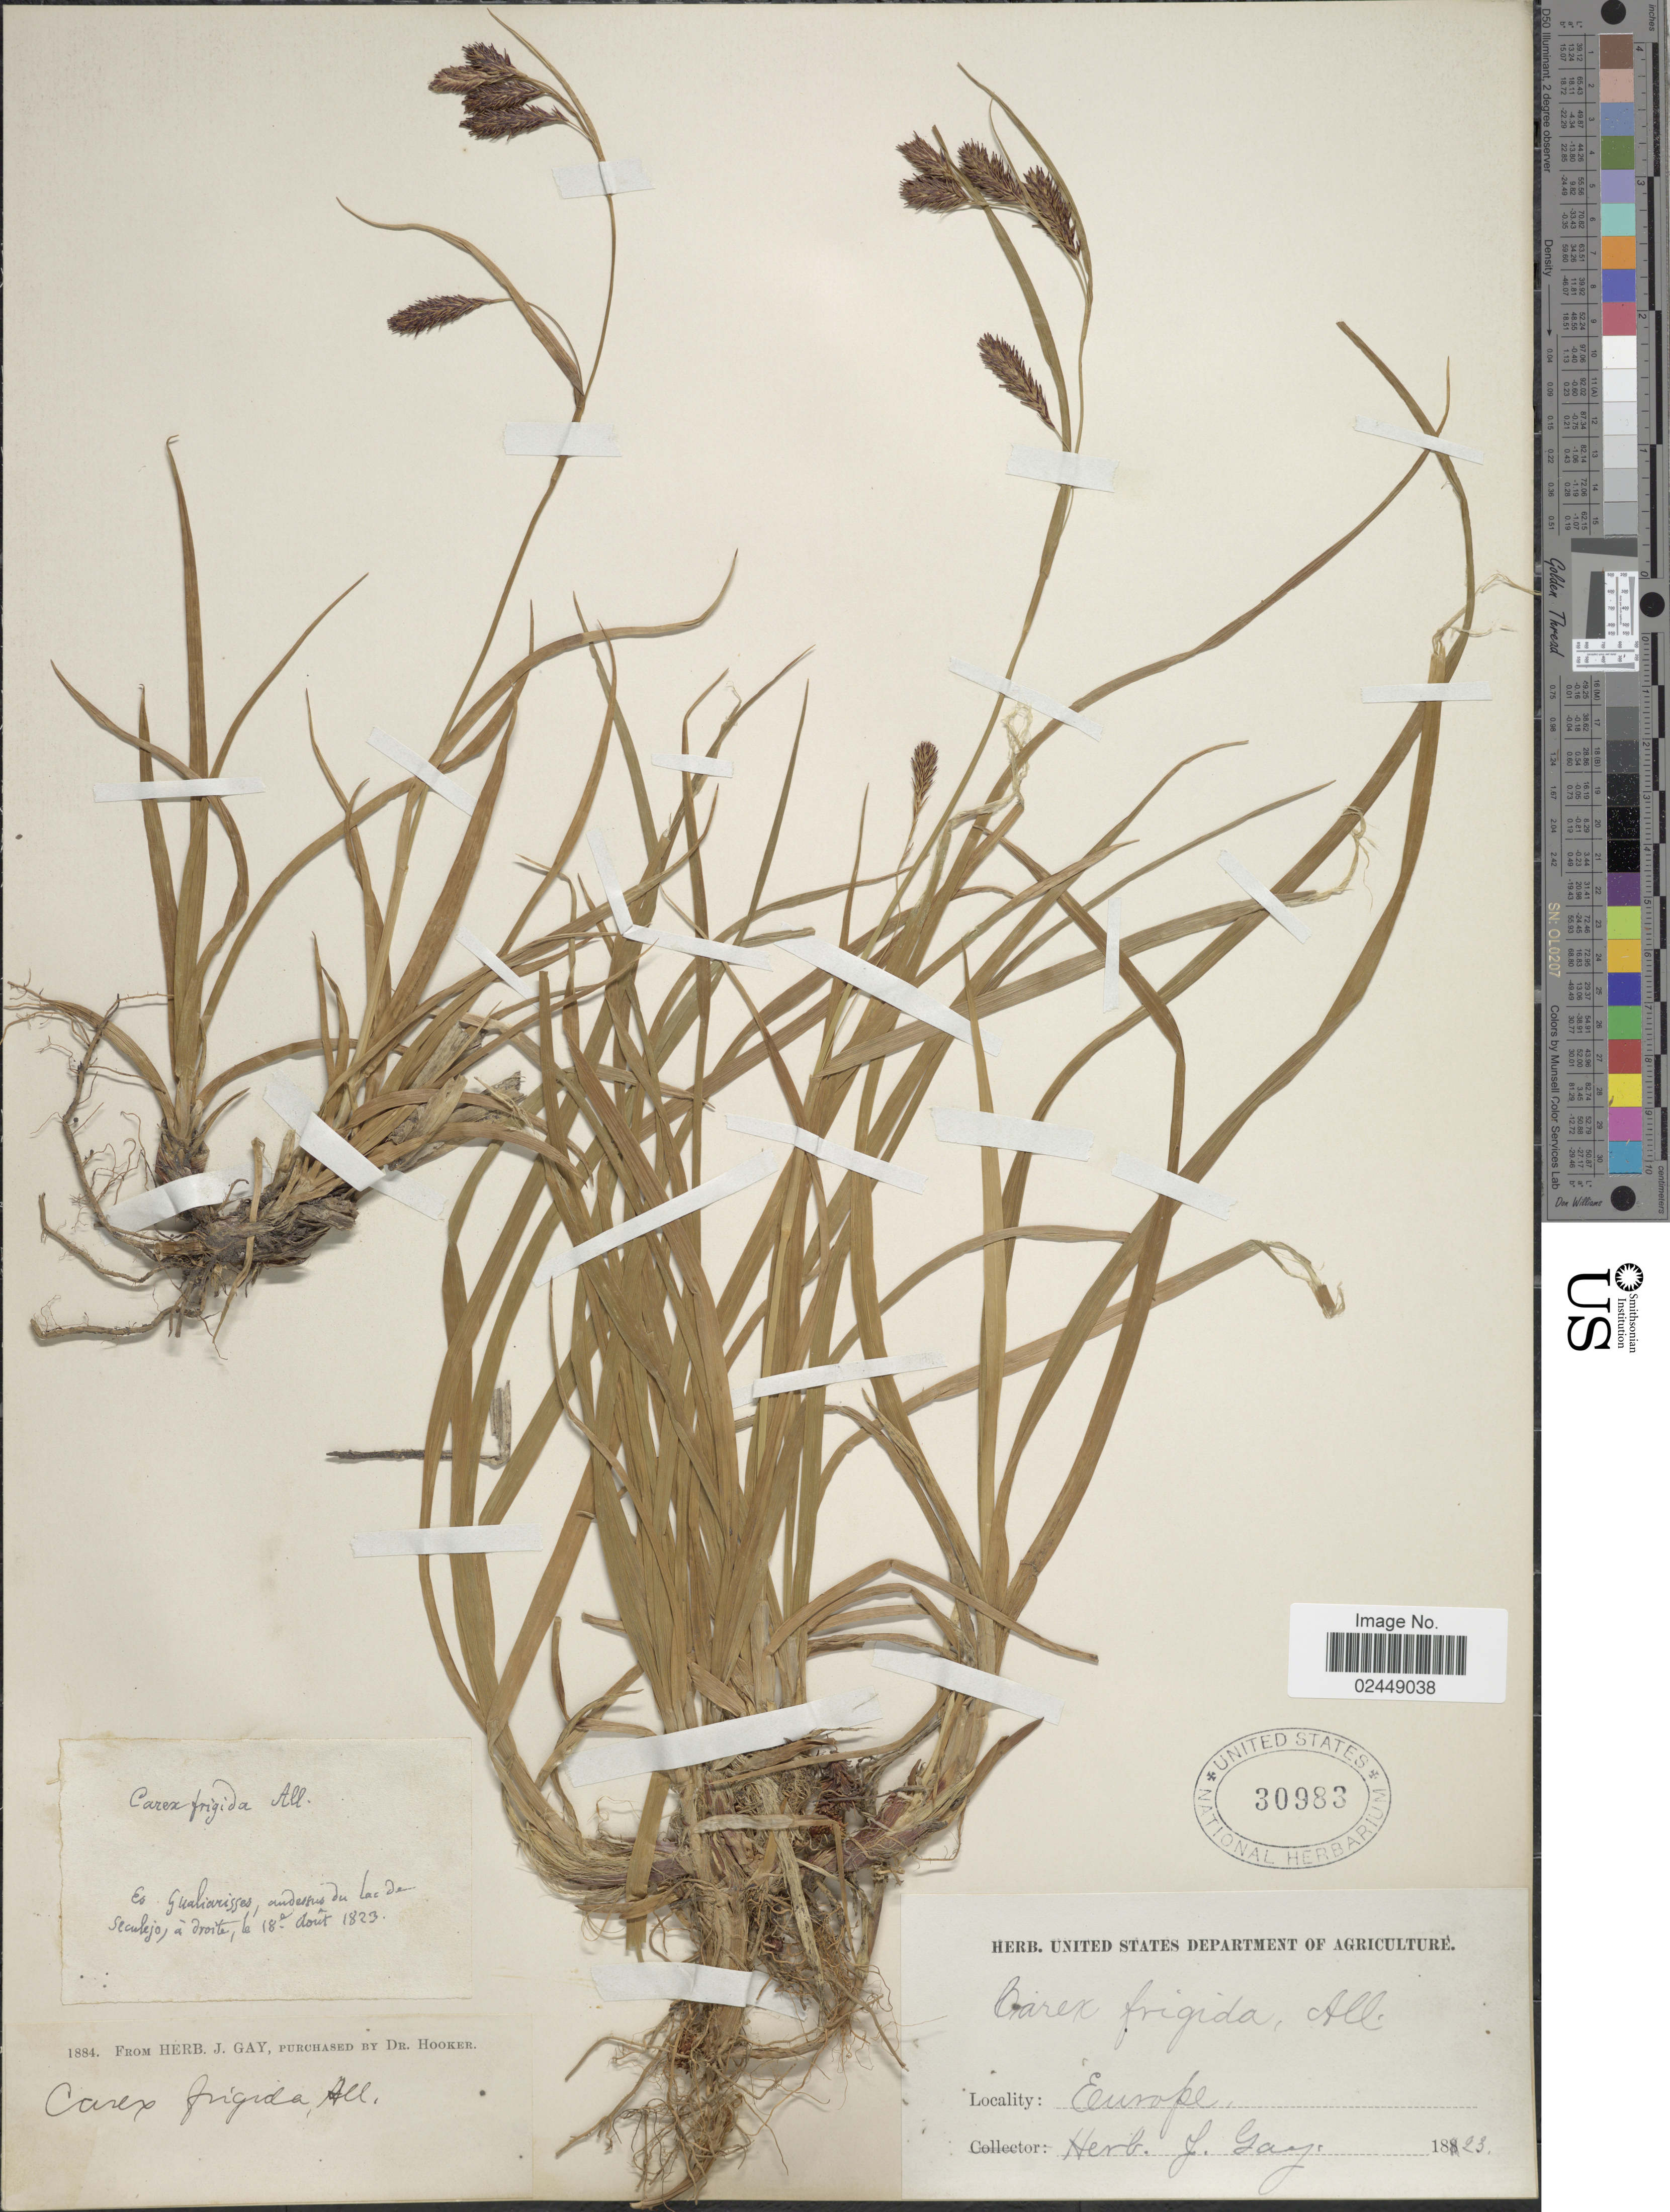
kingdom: Plantae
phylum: Tracheophyta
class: Liliopsida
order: Poales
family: Cyperaceae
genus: Carex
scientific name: Carex frigida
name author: All.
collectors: ex herb. J. Gay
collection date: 1823-08-18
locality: Europe, Es Gualiarisses, andersus du lac de seculejo á droite [interpreted]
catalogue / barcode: US 30983